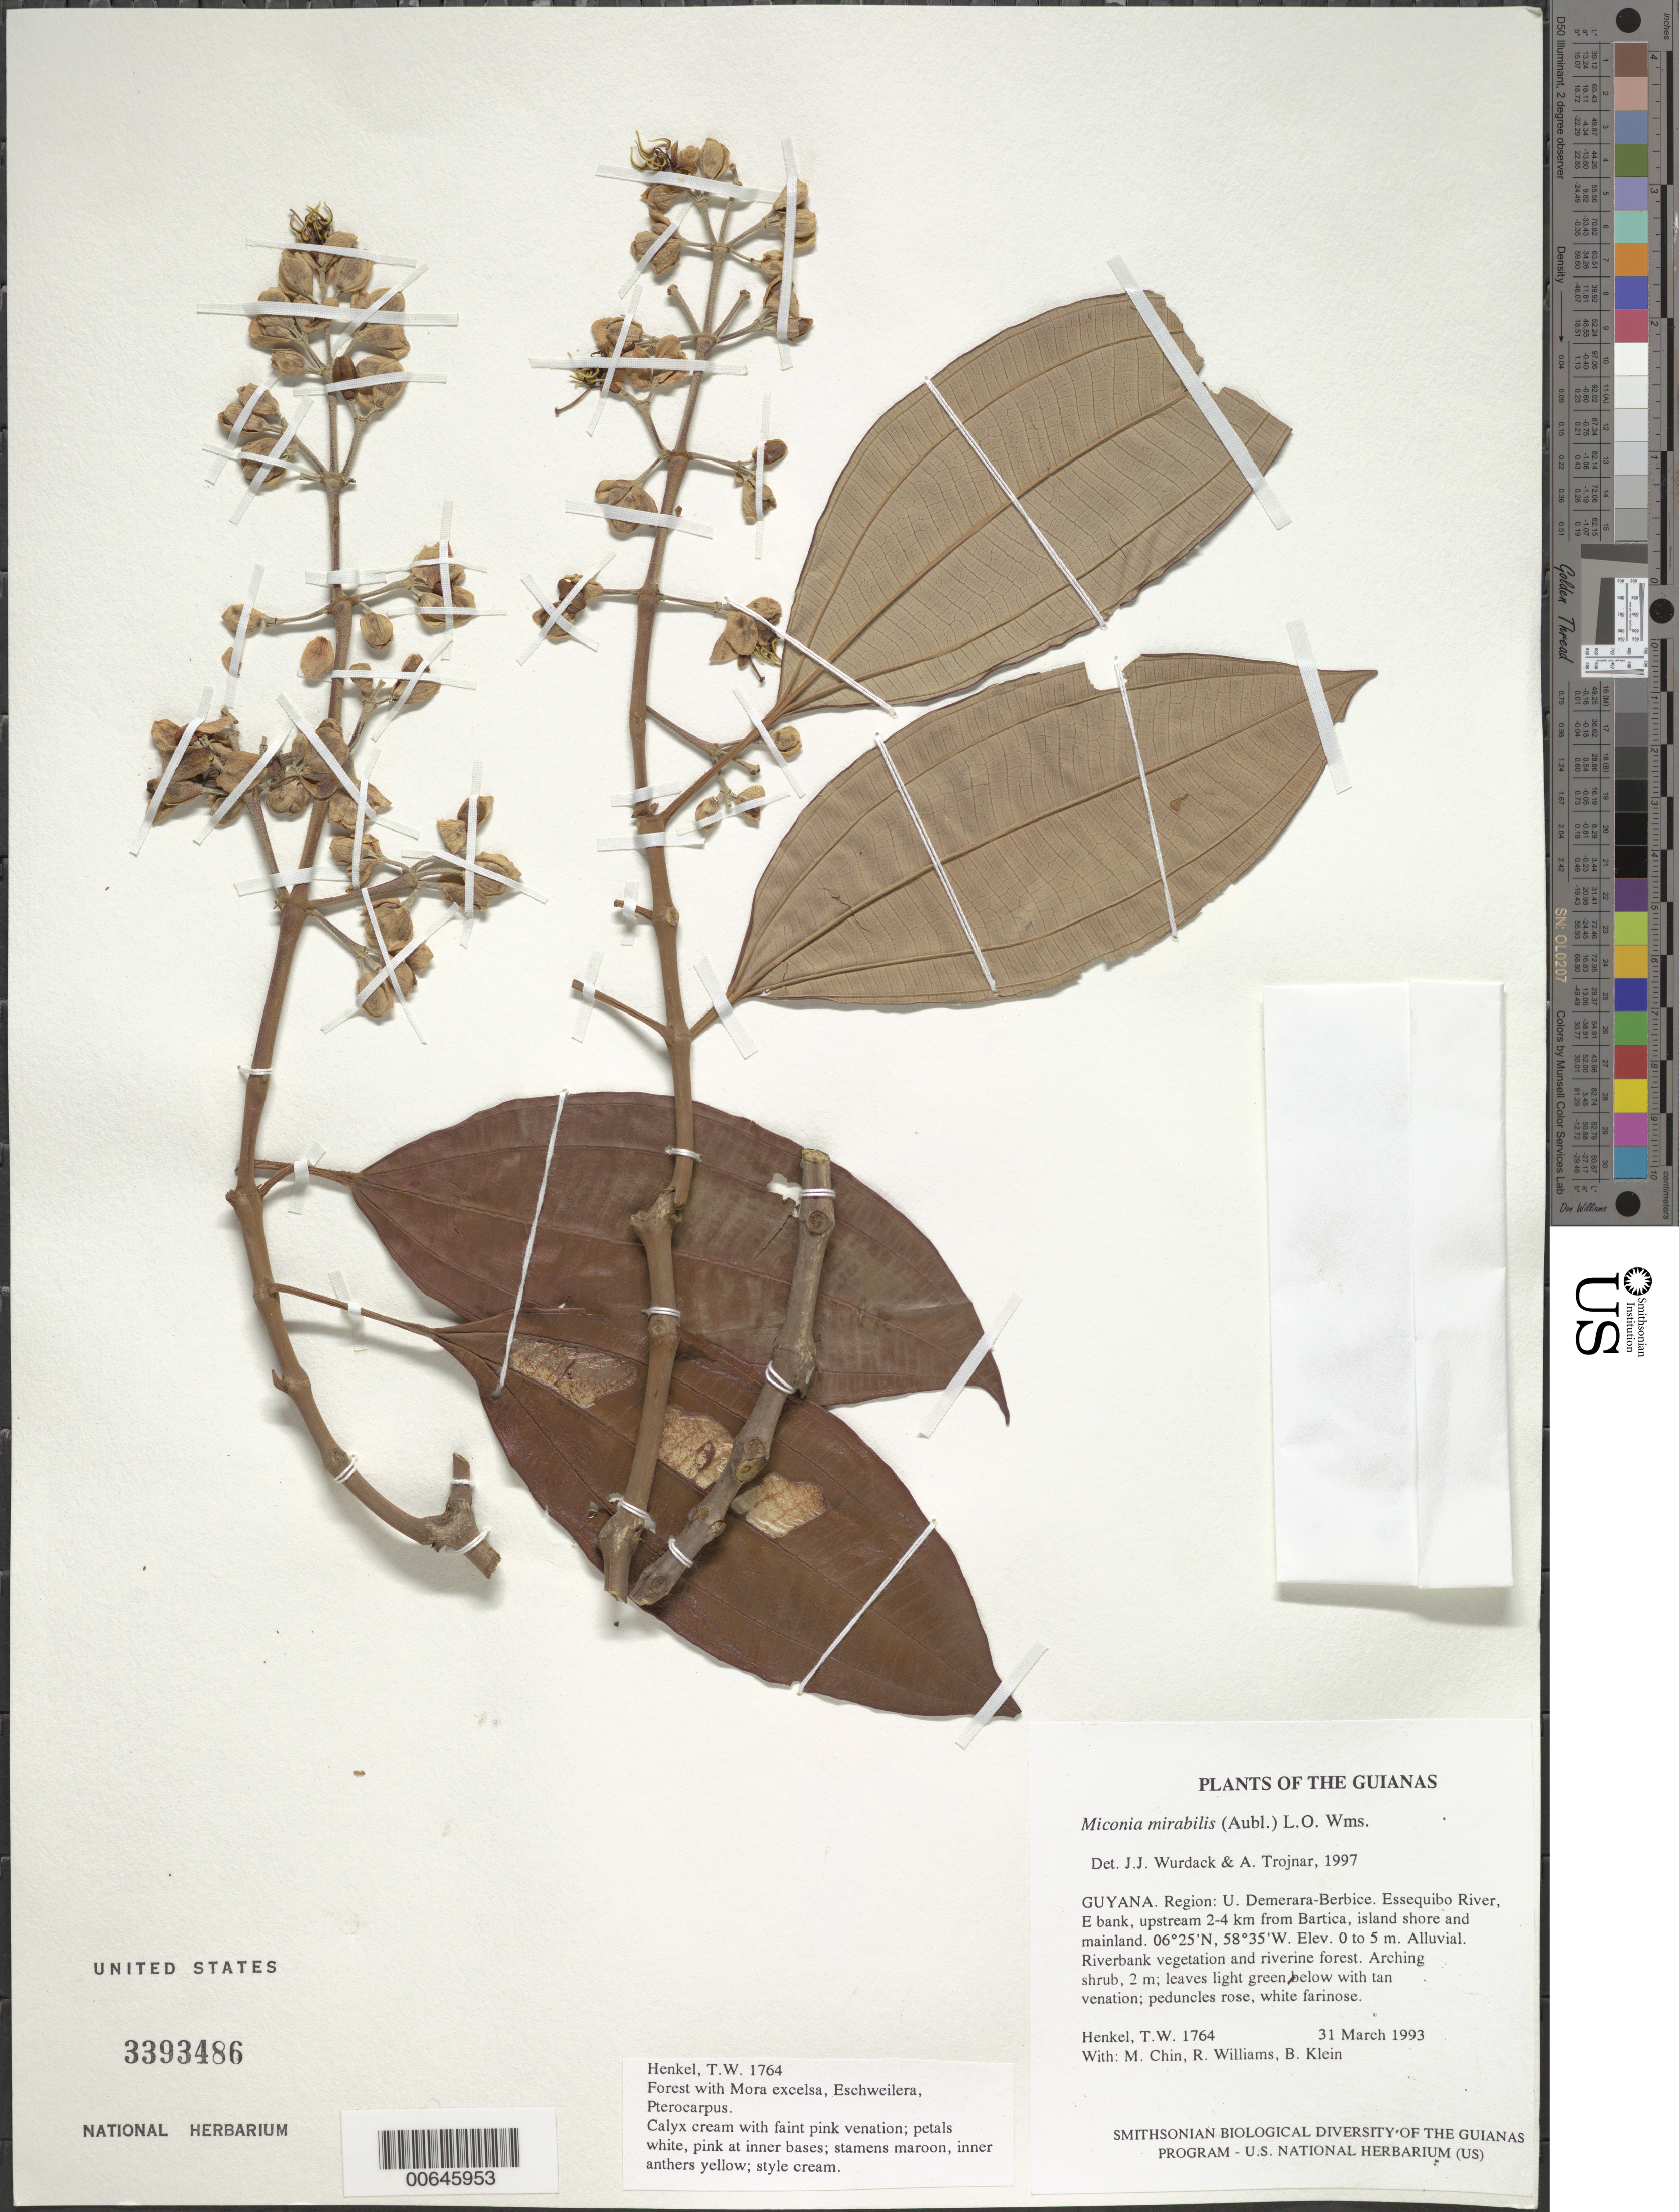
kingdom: Plantae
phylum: Tracheophyta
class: Magnoliopsida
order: Myrtales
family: Melastomataceae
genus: Miconia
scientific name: Miconia mirabilis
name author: (Aubl.) L.O. Williams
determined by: Wurdack, John J., (US), US (UNITED STATES)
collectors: T. Henkel, M. Chin, R. Williams & B. Klein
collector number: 1764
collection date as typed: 31 March 1993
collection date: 1993-03-31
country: Guyana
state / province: U. Demerara-Berbice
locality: Essequibo River, E bank, upstream 2-4 km from Bartica, island shore and mainland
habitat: Alluvial. Riverbank vegetation and riverine forest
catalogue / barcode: US 3393486